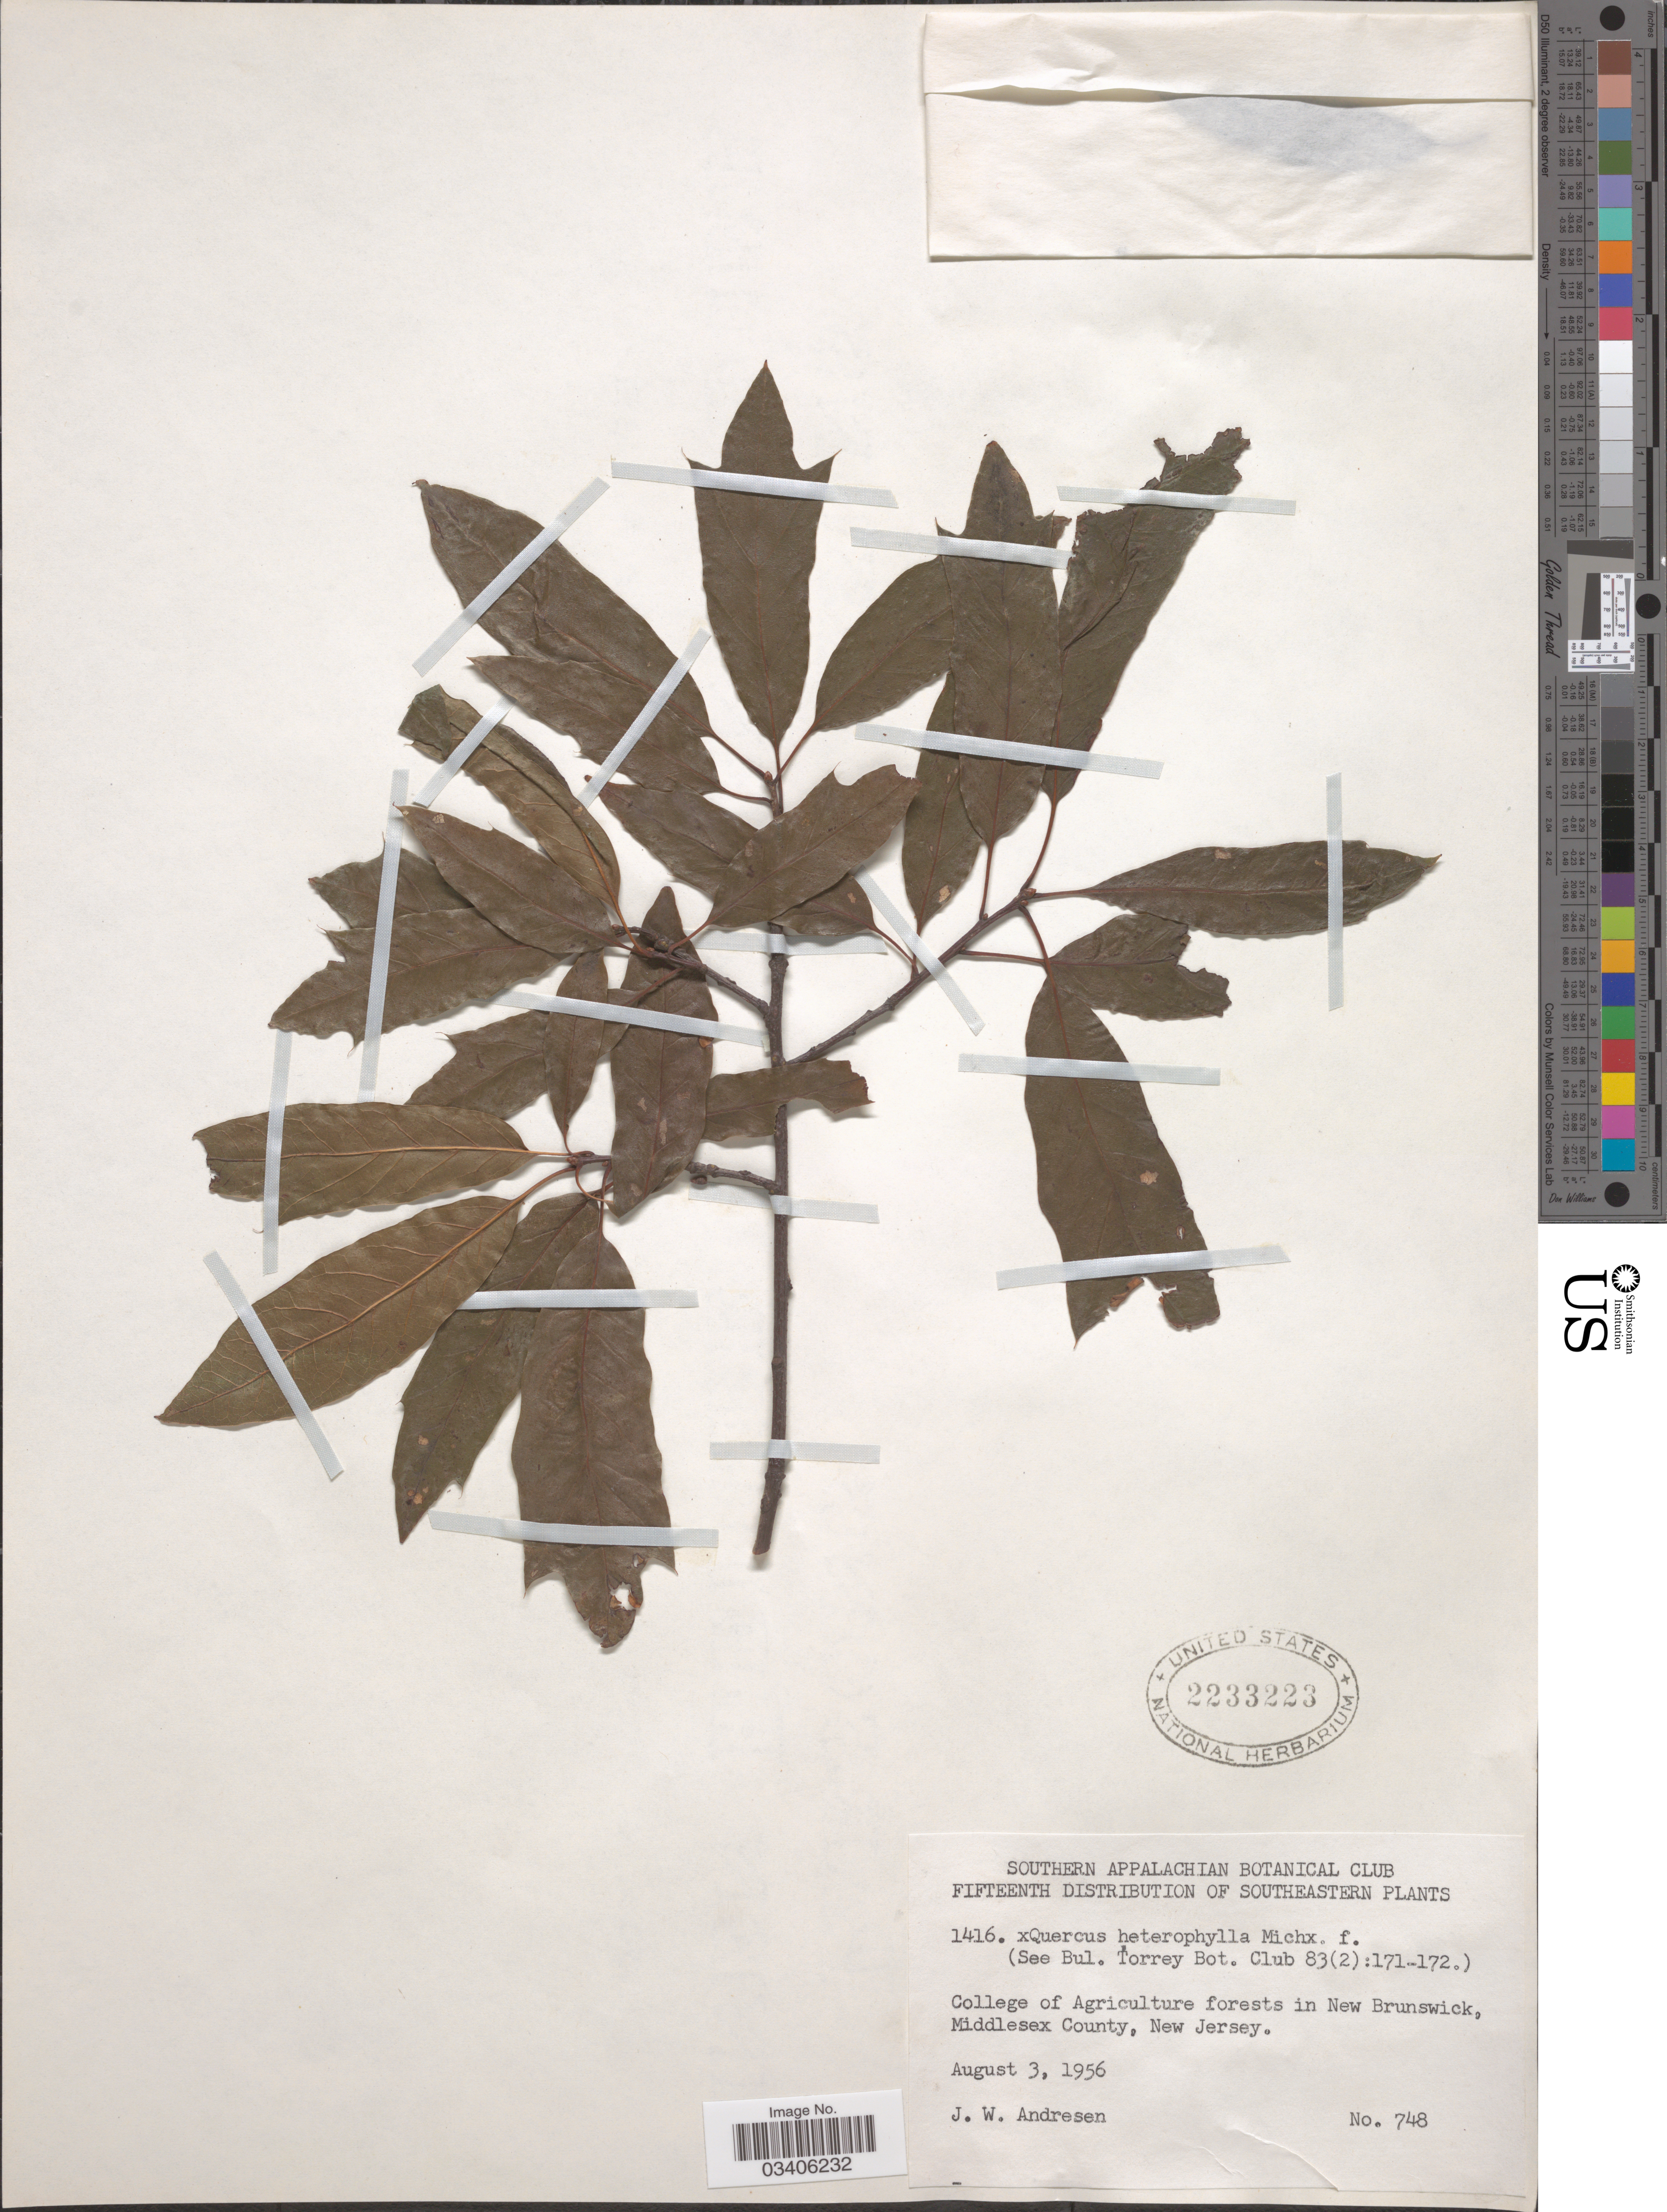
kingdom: Plantae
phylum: Tracheophyta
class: Magnoliopsida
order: Fagales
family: Fagaceae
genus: Quercus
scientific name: Quercus x heterophylla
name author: Michx.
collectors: J. Andrésen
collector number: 748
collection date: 1956-08-03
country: United States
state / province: New Jersey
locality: Southeastern. College of Agriculture forests in New Brunswick, Middlesex County.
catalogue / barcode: US 2233223